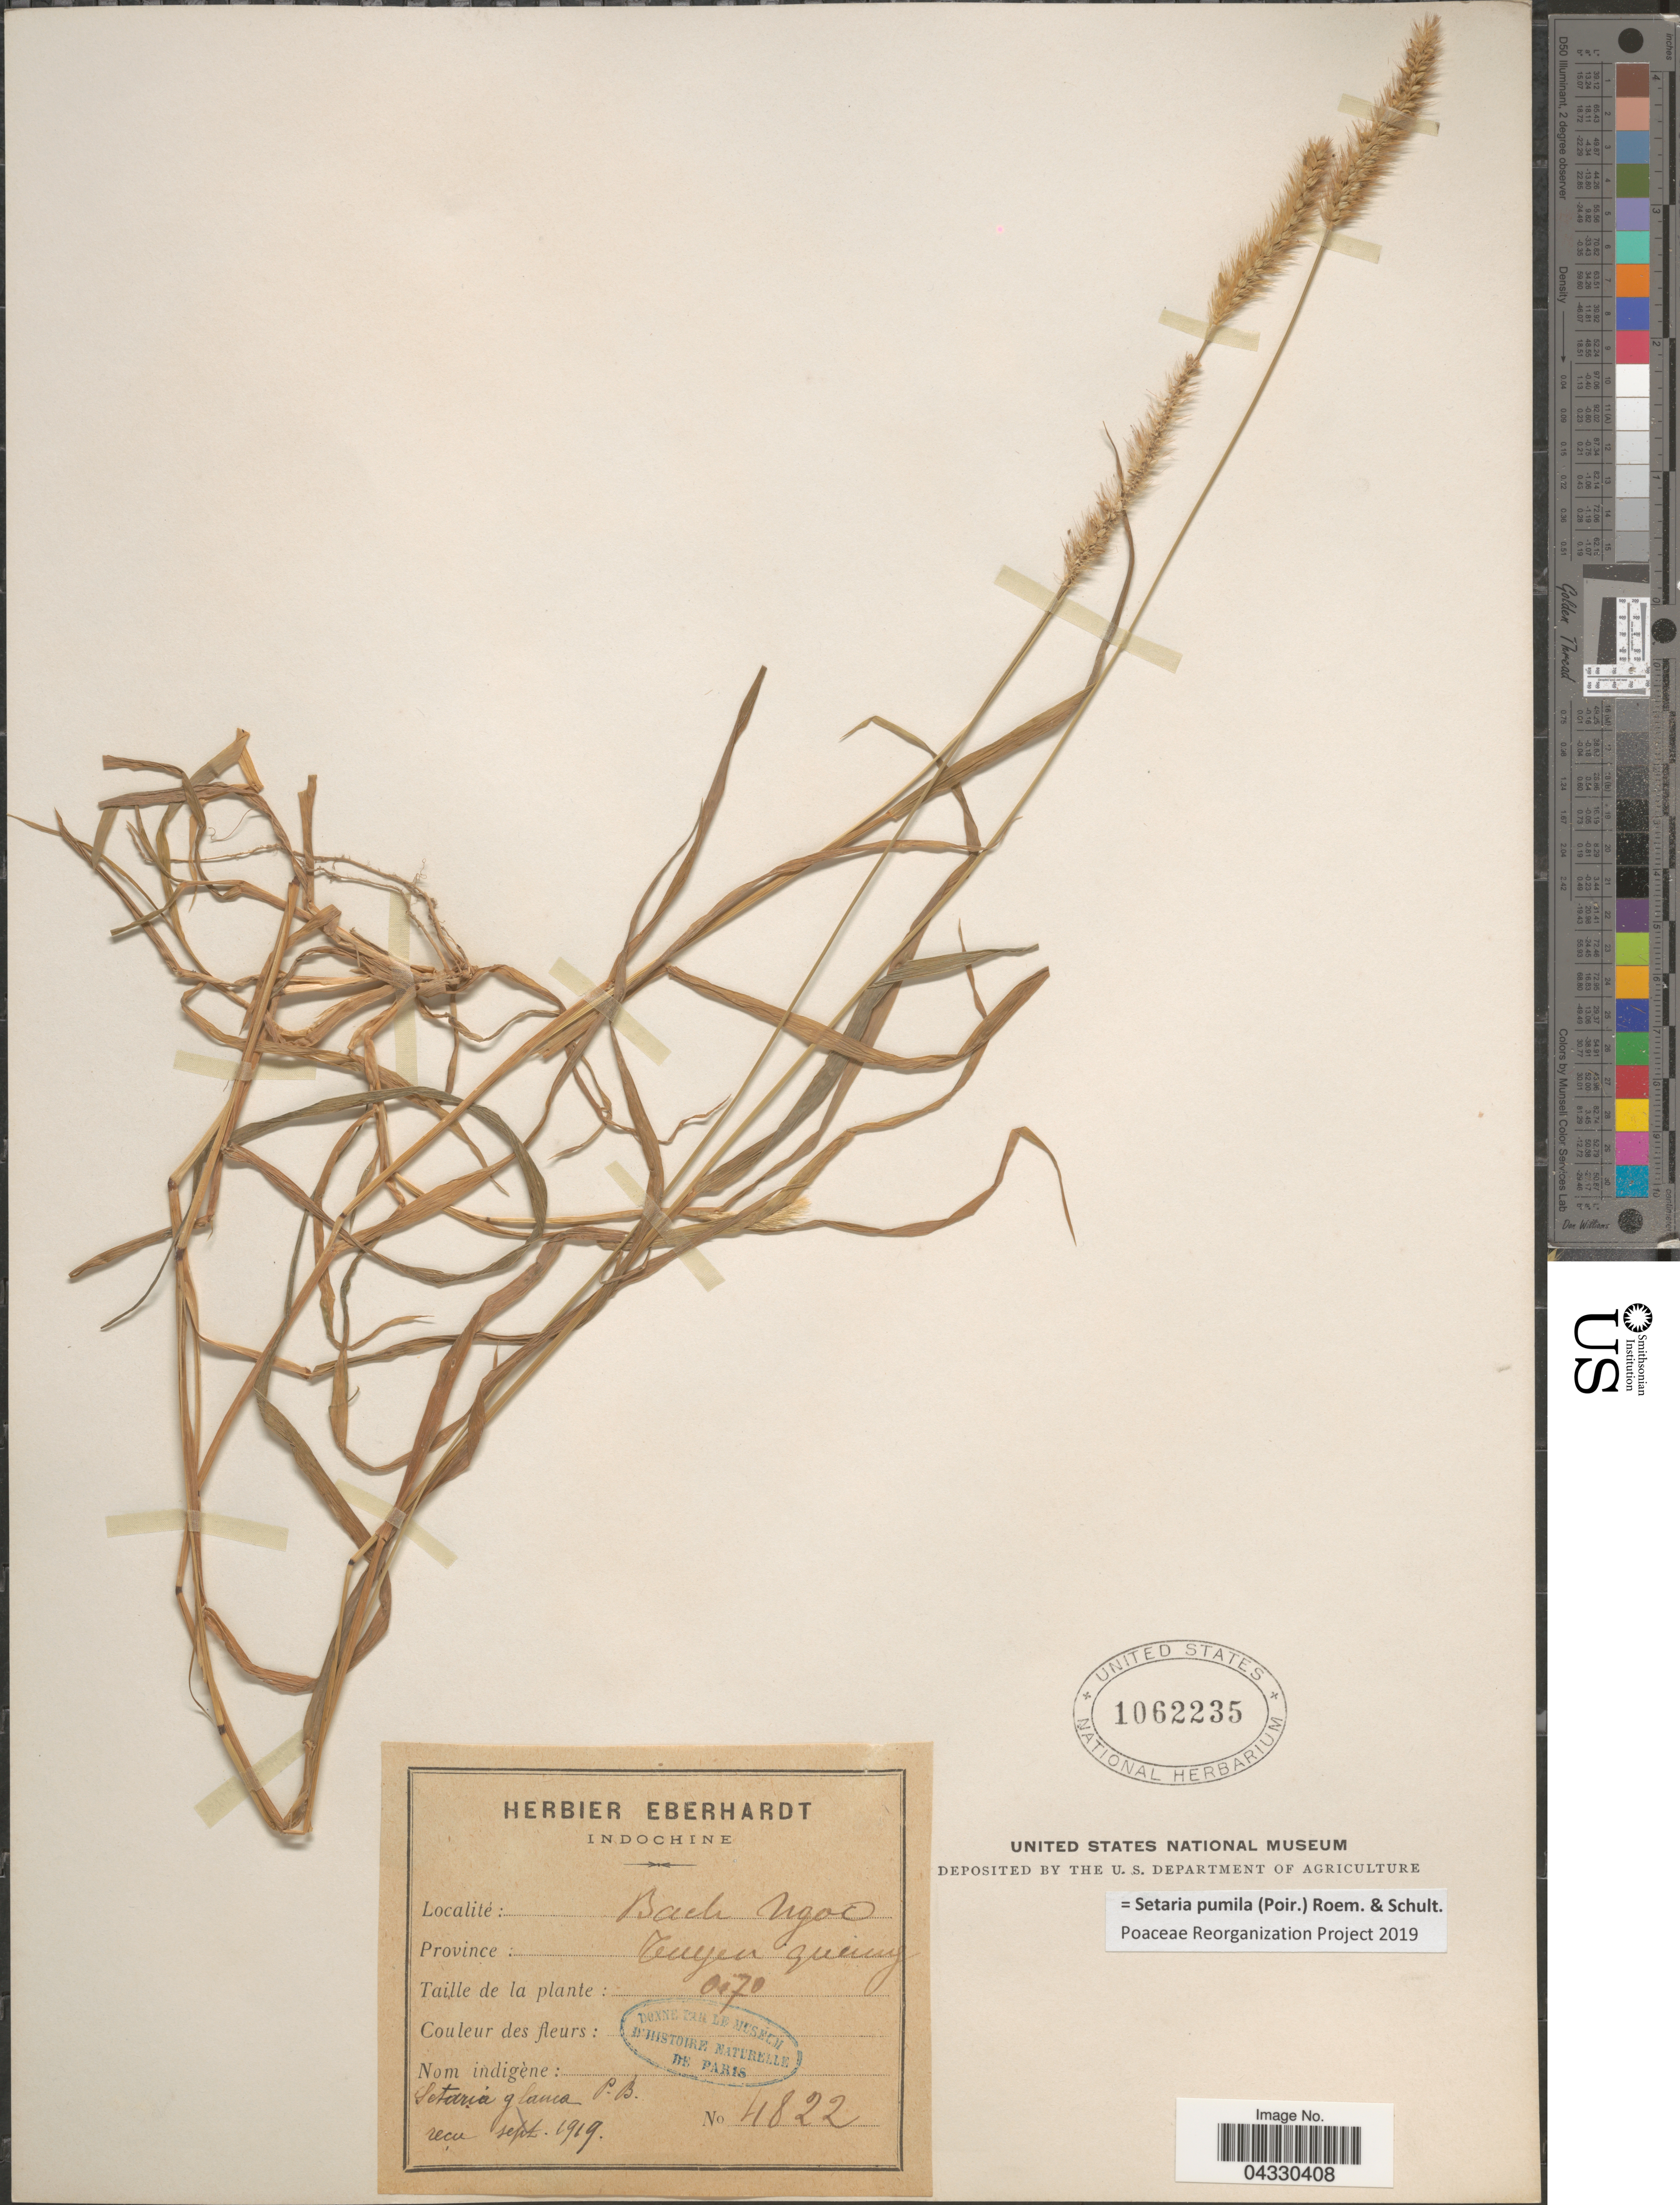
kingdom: Plantae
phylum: Tracheophyta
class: Liliopsida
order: Poales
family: Poaceae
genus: Setaria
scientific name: Setaria pumila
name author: (Poir.) Roem. & Schult.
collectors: ex herb. Eberhardt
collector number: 4822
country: Vietnam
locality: Indochine. Province: Tuyen Quang.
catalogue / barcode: US 1062235